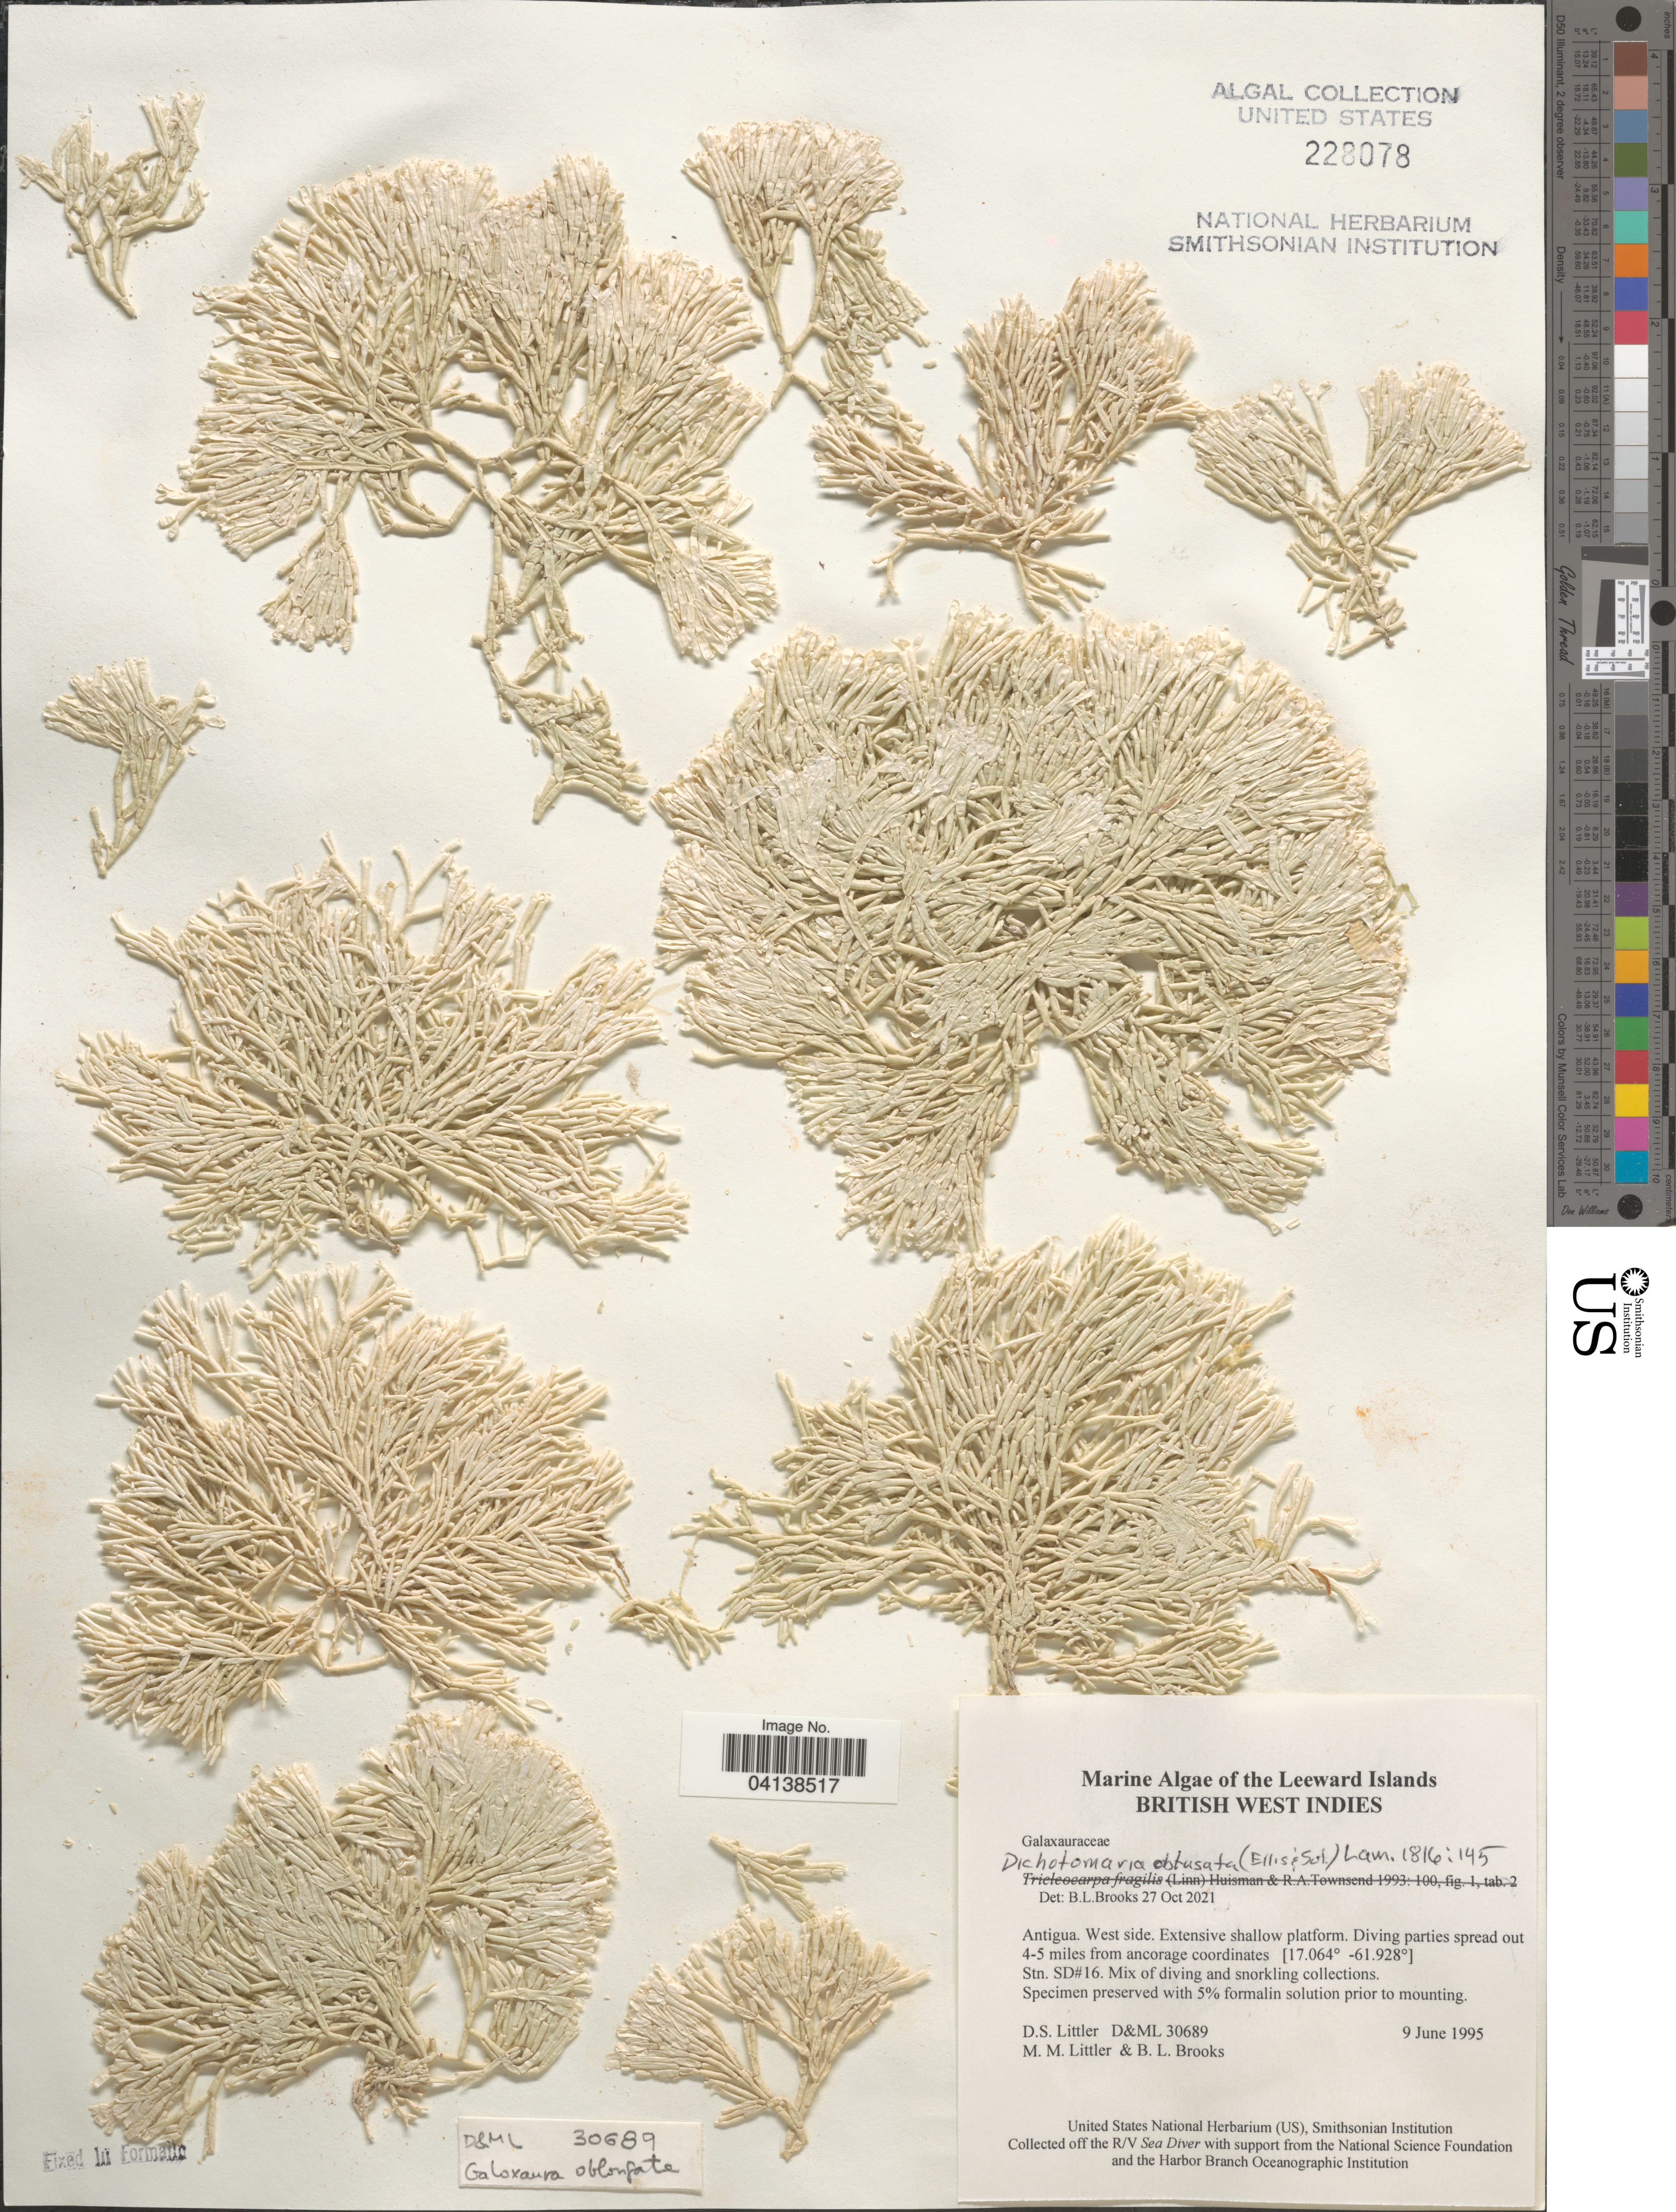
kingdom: Plantae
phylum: Rhodophyta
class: Florideophyceae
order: Nemaliales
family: Galaxauraceae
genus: Dichotomaria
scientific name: Dichotomaria obtusata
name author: (Ellis & Sol.) Lam.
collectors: D. S. Littler & B. Brooks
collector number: D&ML 30689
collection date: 1995-06-09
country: Antigua and Barbuda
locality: The Leeward Islands. British West Indies. Antigua. West side. Diving parties spread out 4-5 miles from ancorage coordinates. Stn. SD#16.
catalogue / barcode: US 228078